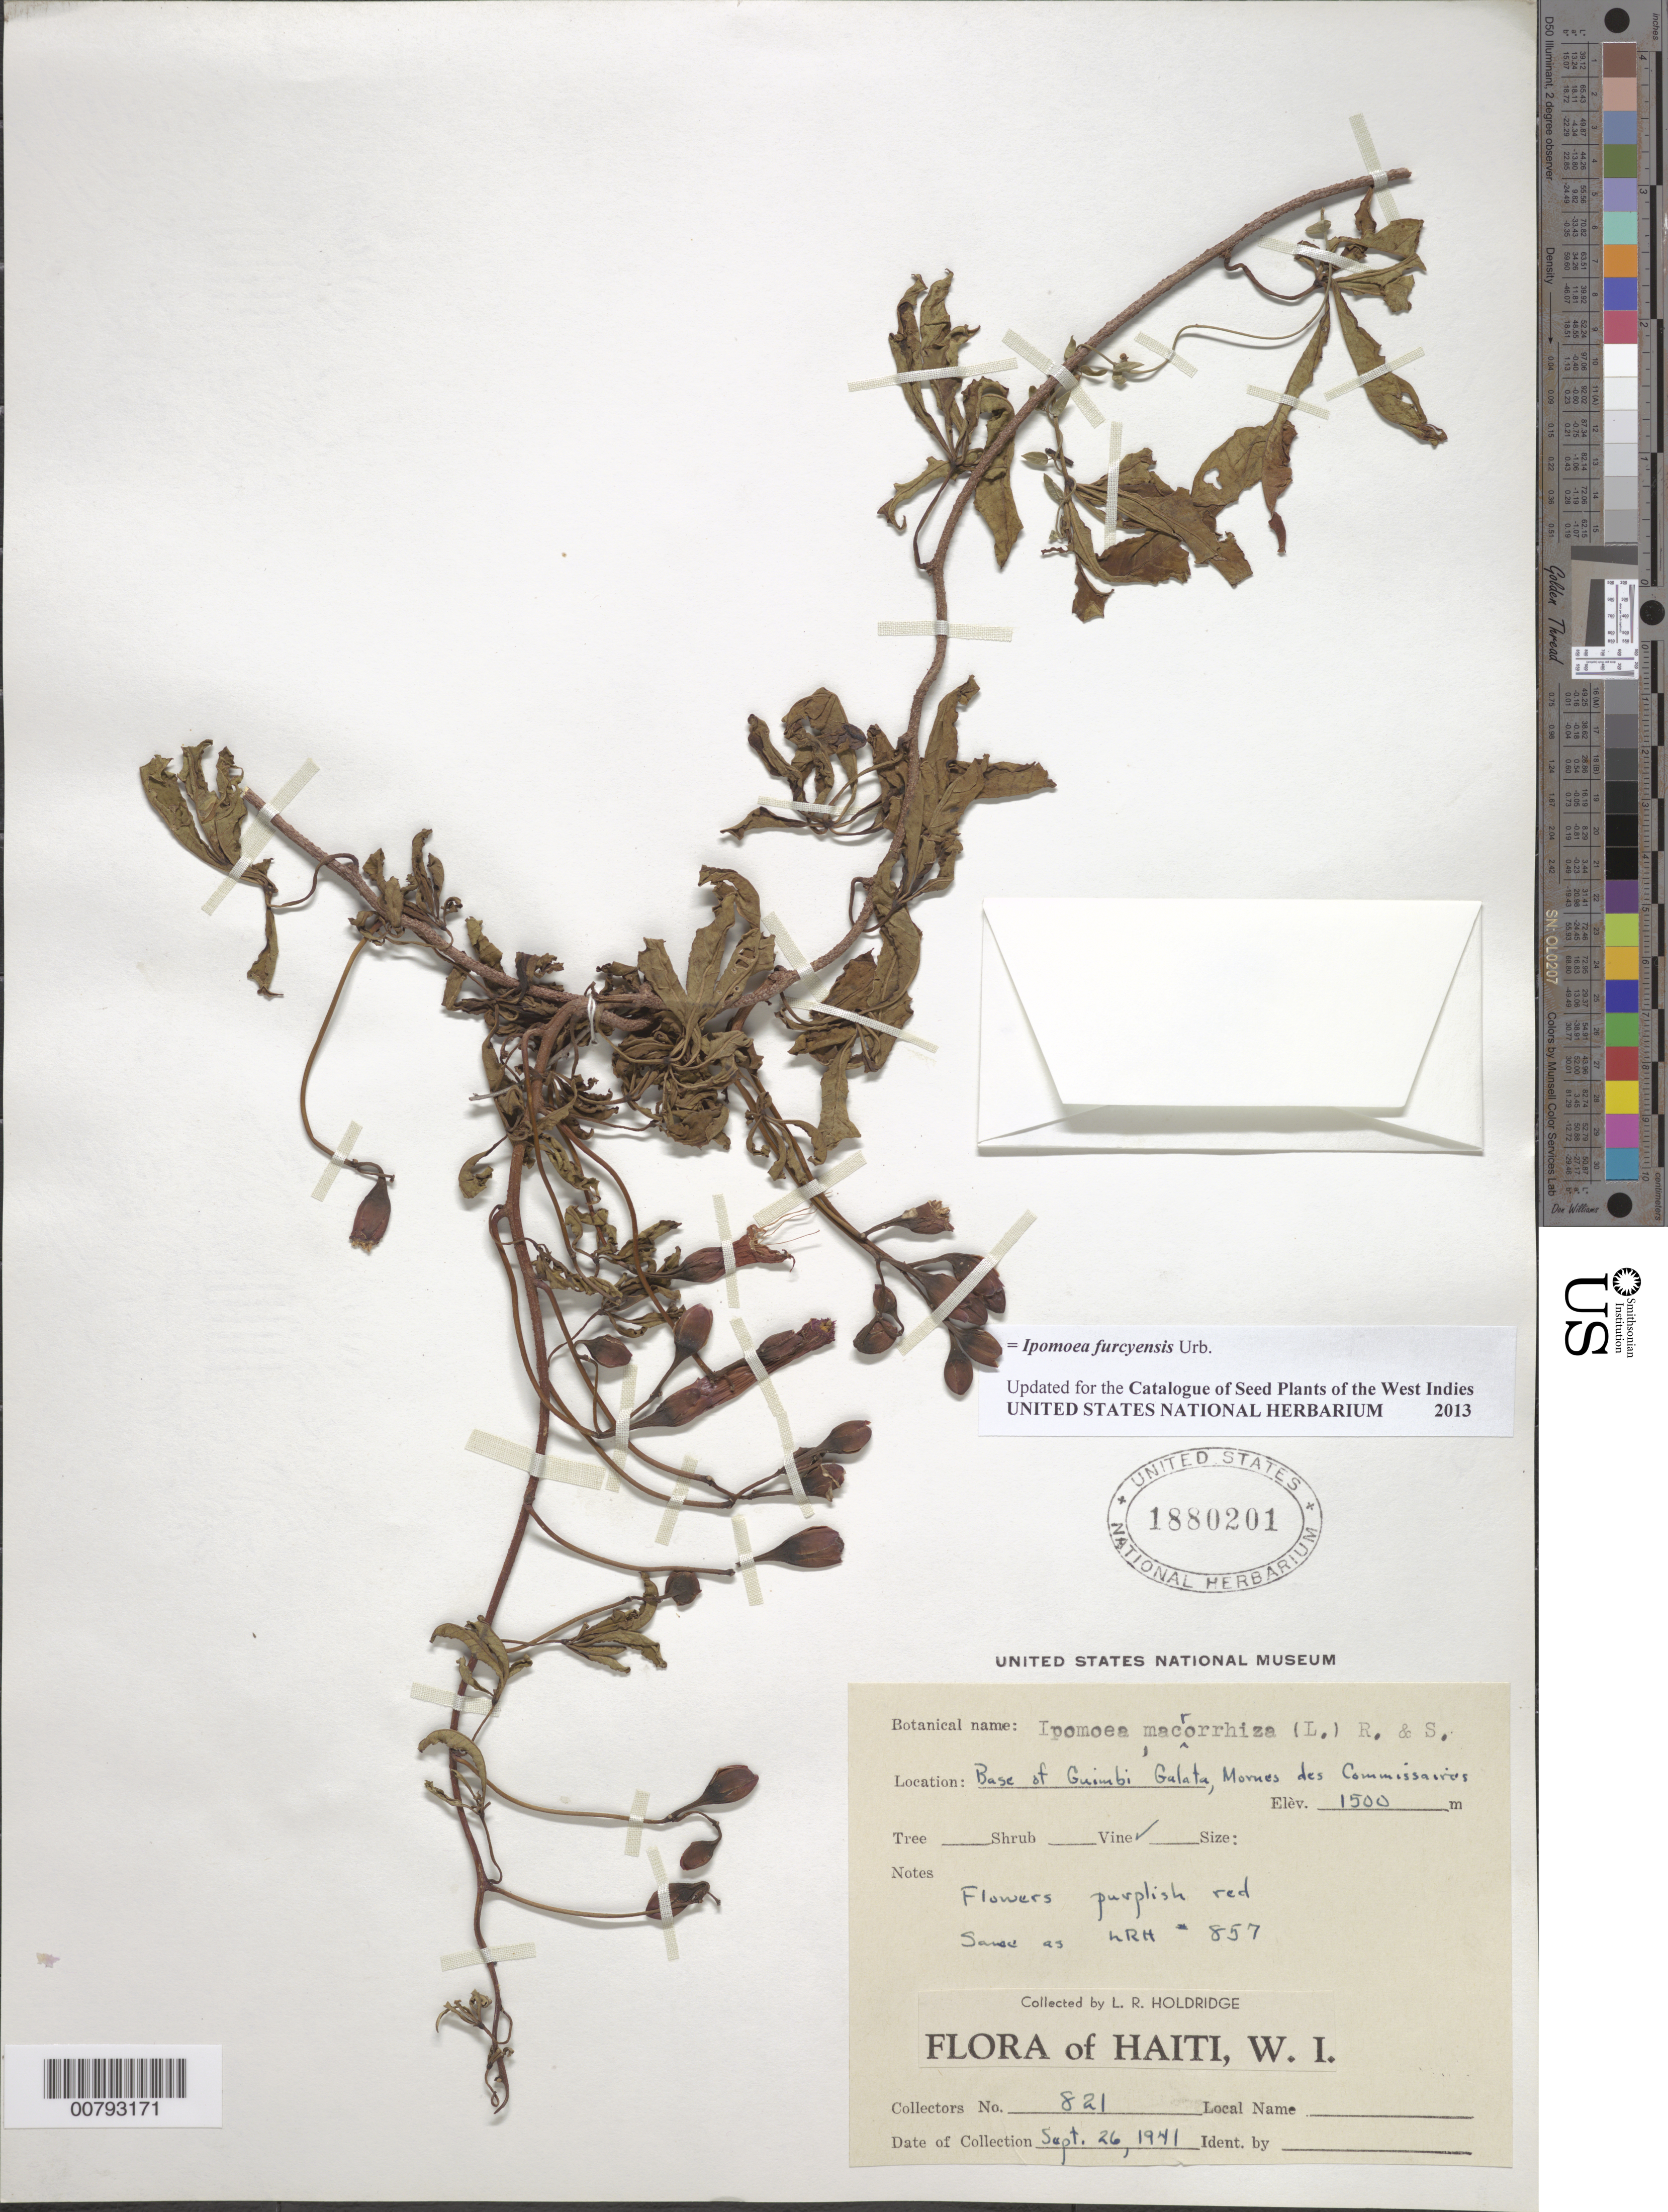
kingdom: Plantae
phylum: Tracheophyta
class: Magnoliopsida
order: Solanales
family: Convolvulaceae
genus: Ipomoea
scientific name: Ipomoea furcyensis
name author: Urb.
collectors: L. Holdridge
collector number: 821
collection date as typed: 26 Sep 1941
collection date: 1941-09-26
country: Haiti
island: Hispaniola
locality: Base of Guimbi Galata, Mornes des Commissaires.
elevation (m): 1500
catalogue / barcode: US 1880201